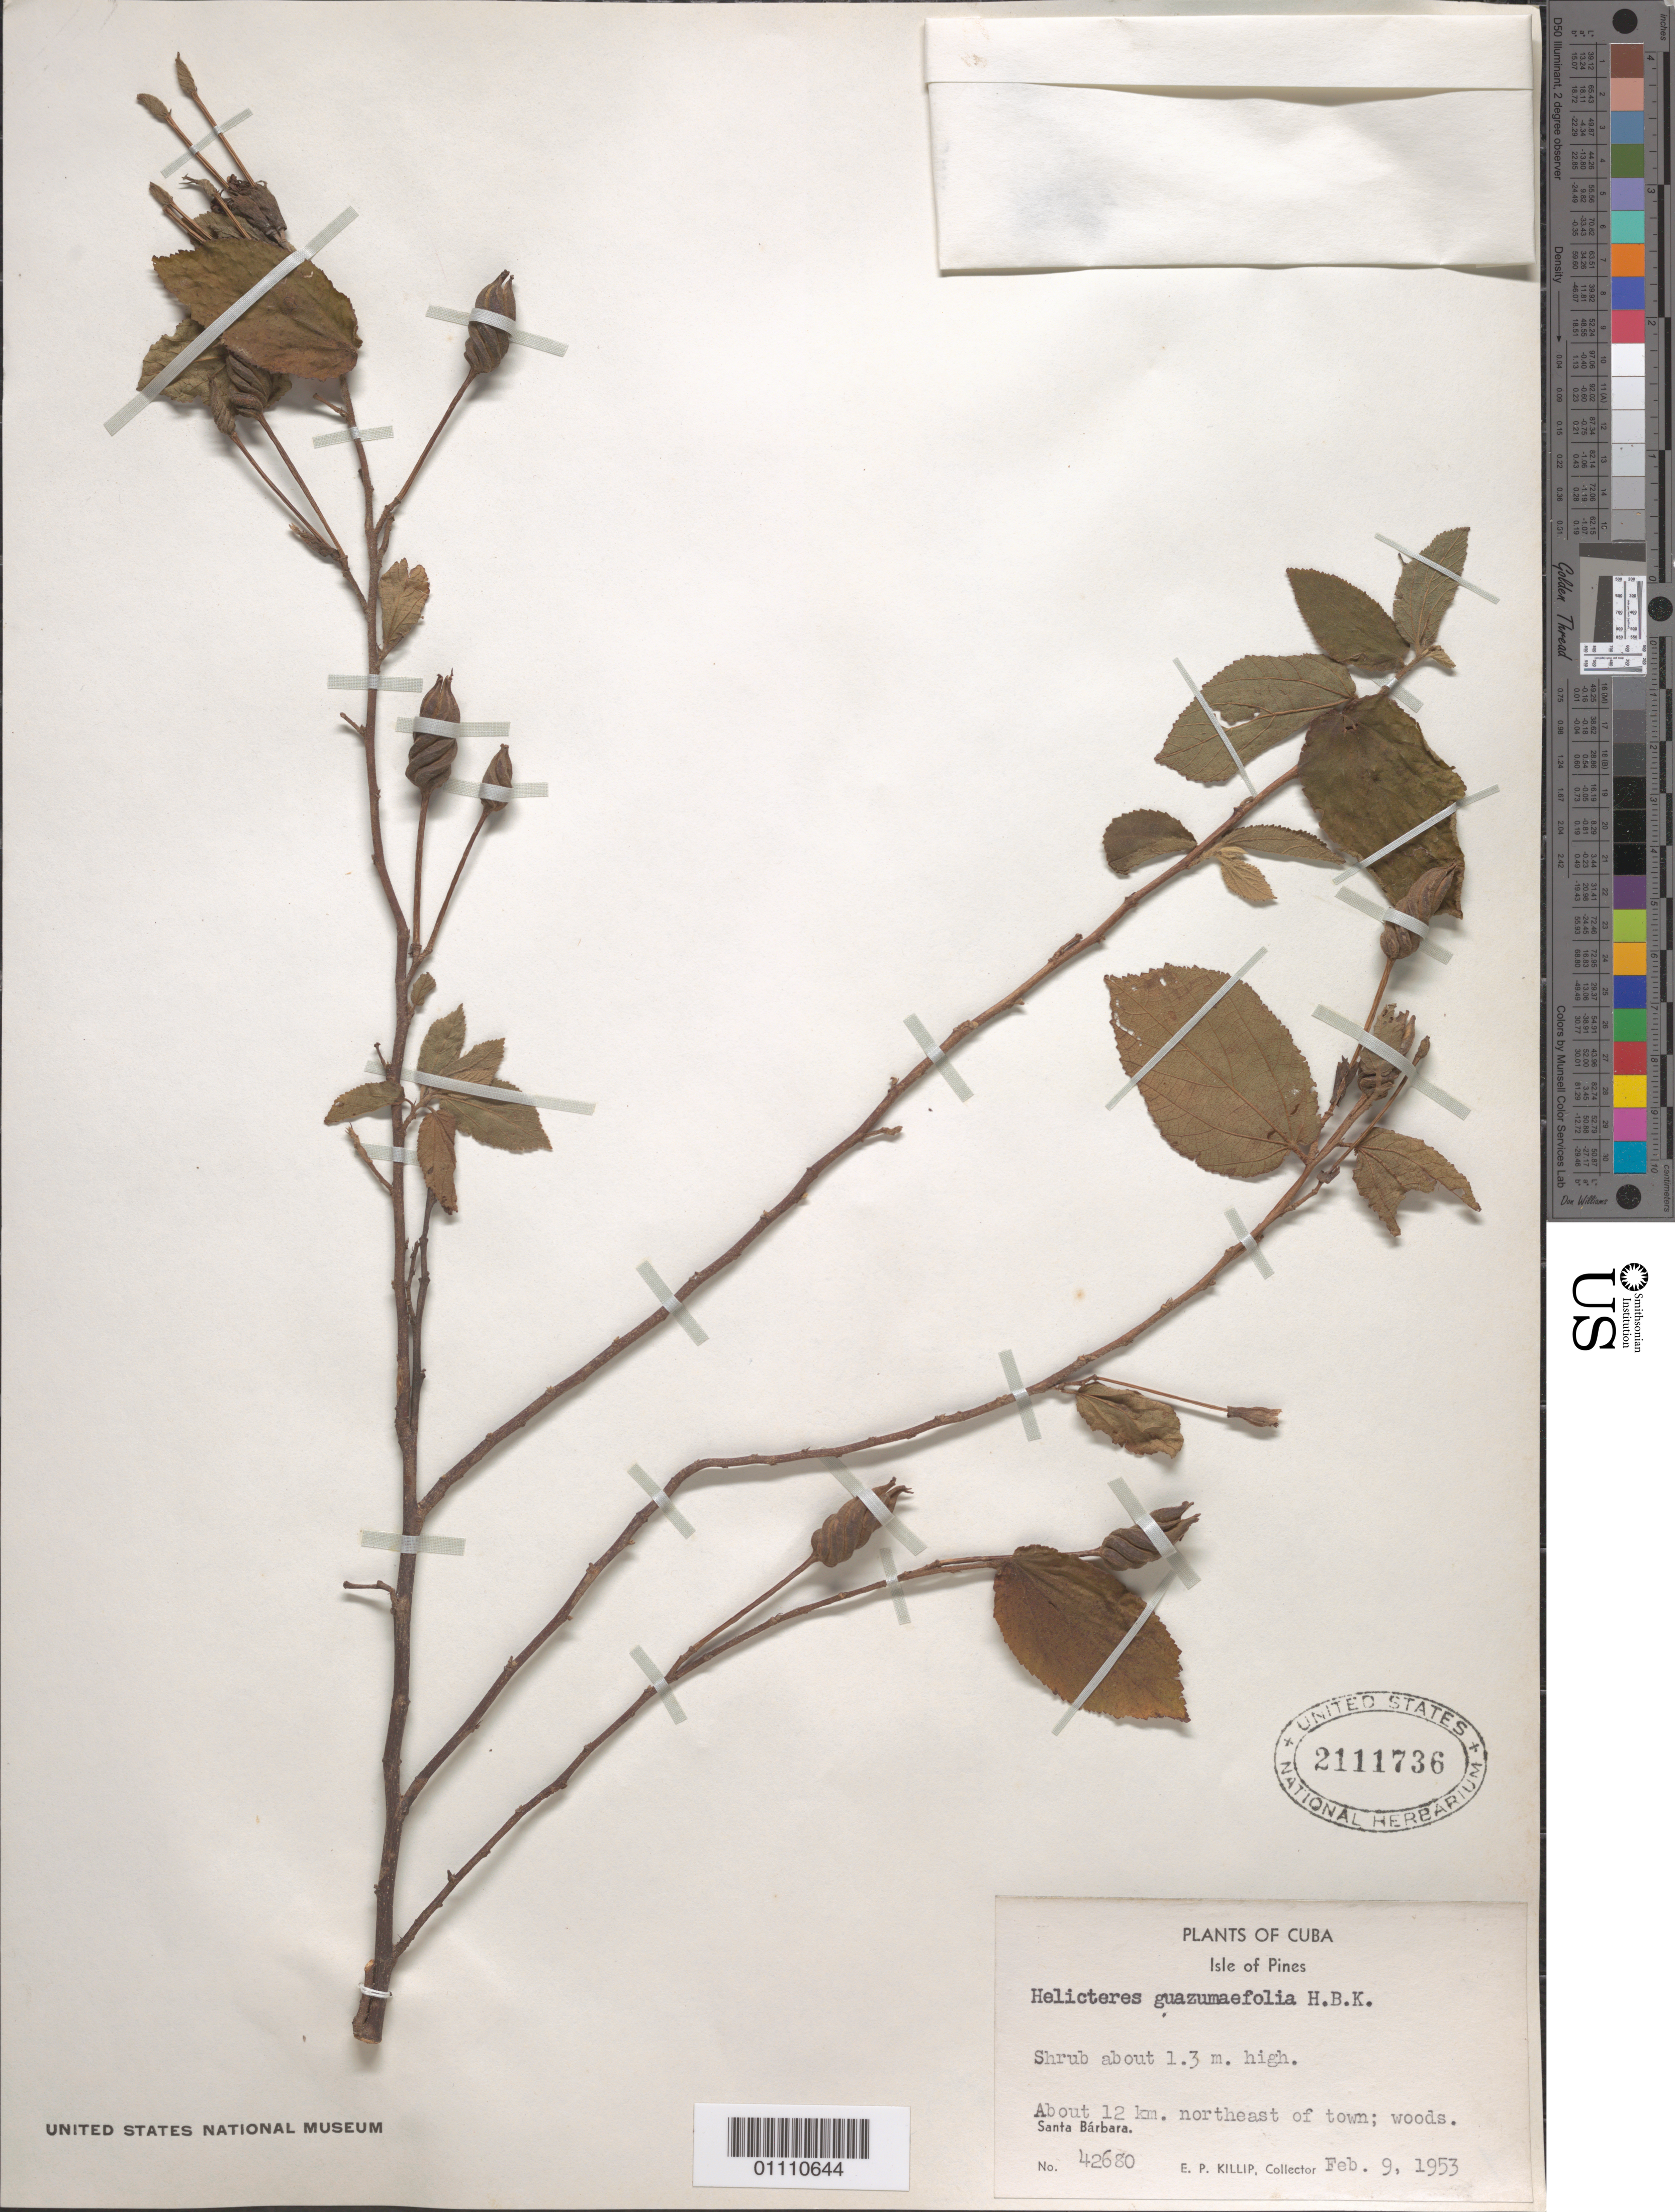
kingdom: Plantae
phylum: Tracheophyta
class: Magnoliopsida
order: Malvales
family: Malvaceae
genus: Helicteres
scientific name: Helicteres guazumifolia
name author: Kunth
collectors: E. P. Killip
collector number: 42680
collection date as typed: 09 Feb 1953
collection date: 1953-02-09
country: Cuba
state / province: Isla de La Juventud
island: Isla de la Juventud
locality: Santa Barbara About 12km NE of town; woods Isle of Pines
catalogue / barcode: US 2111736